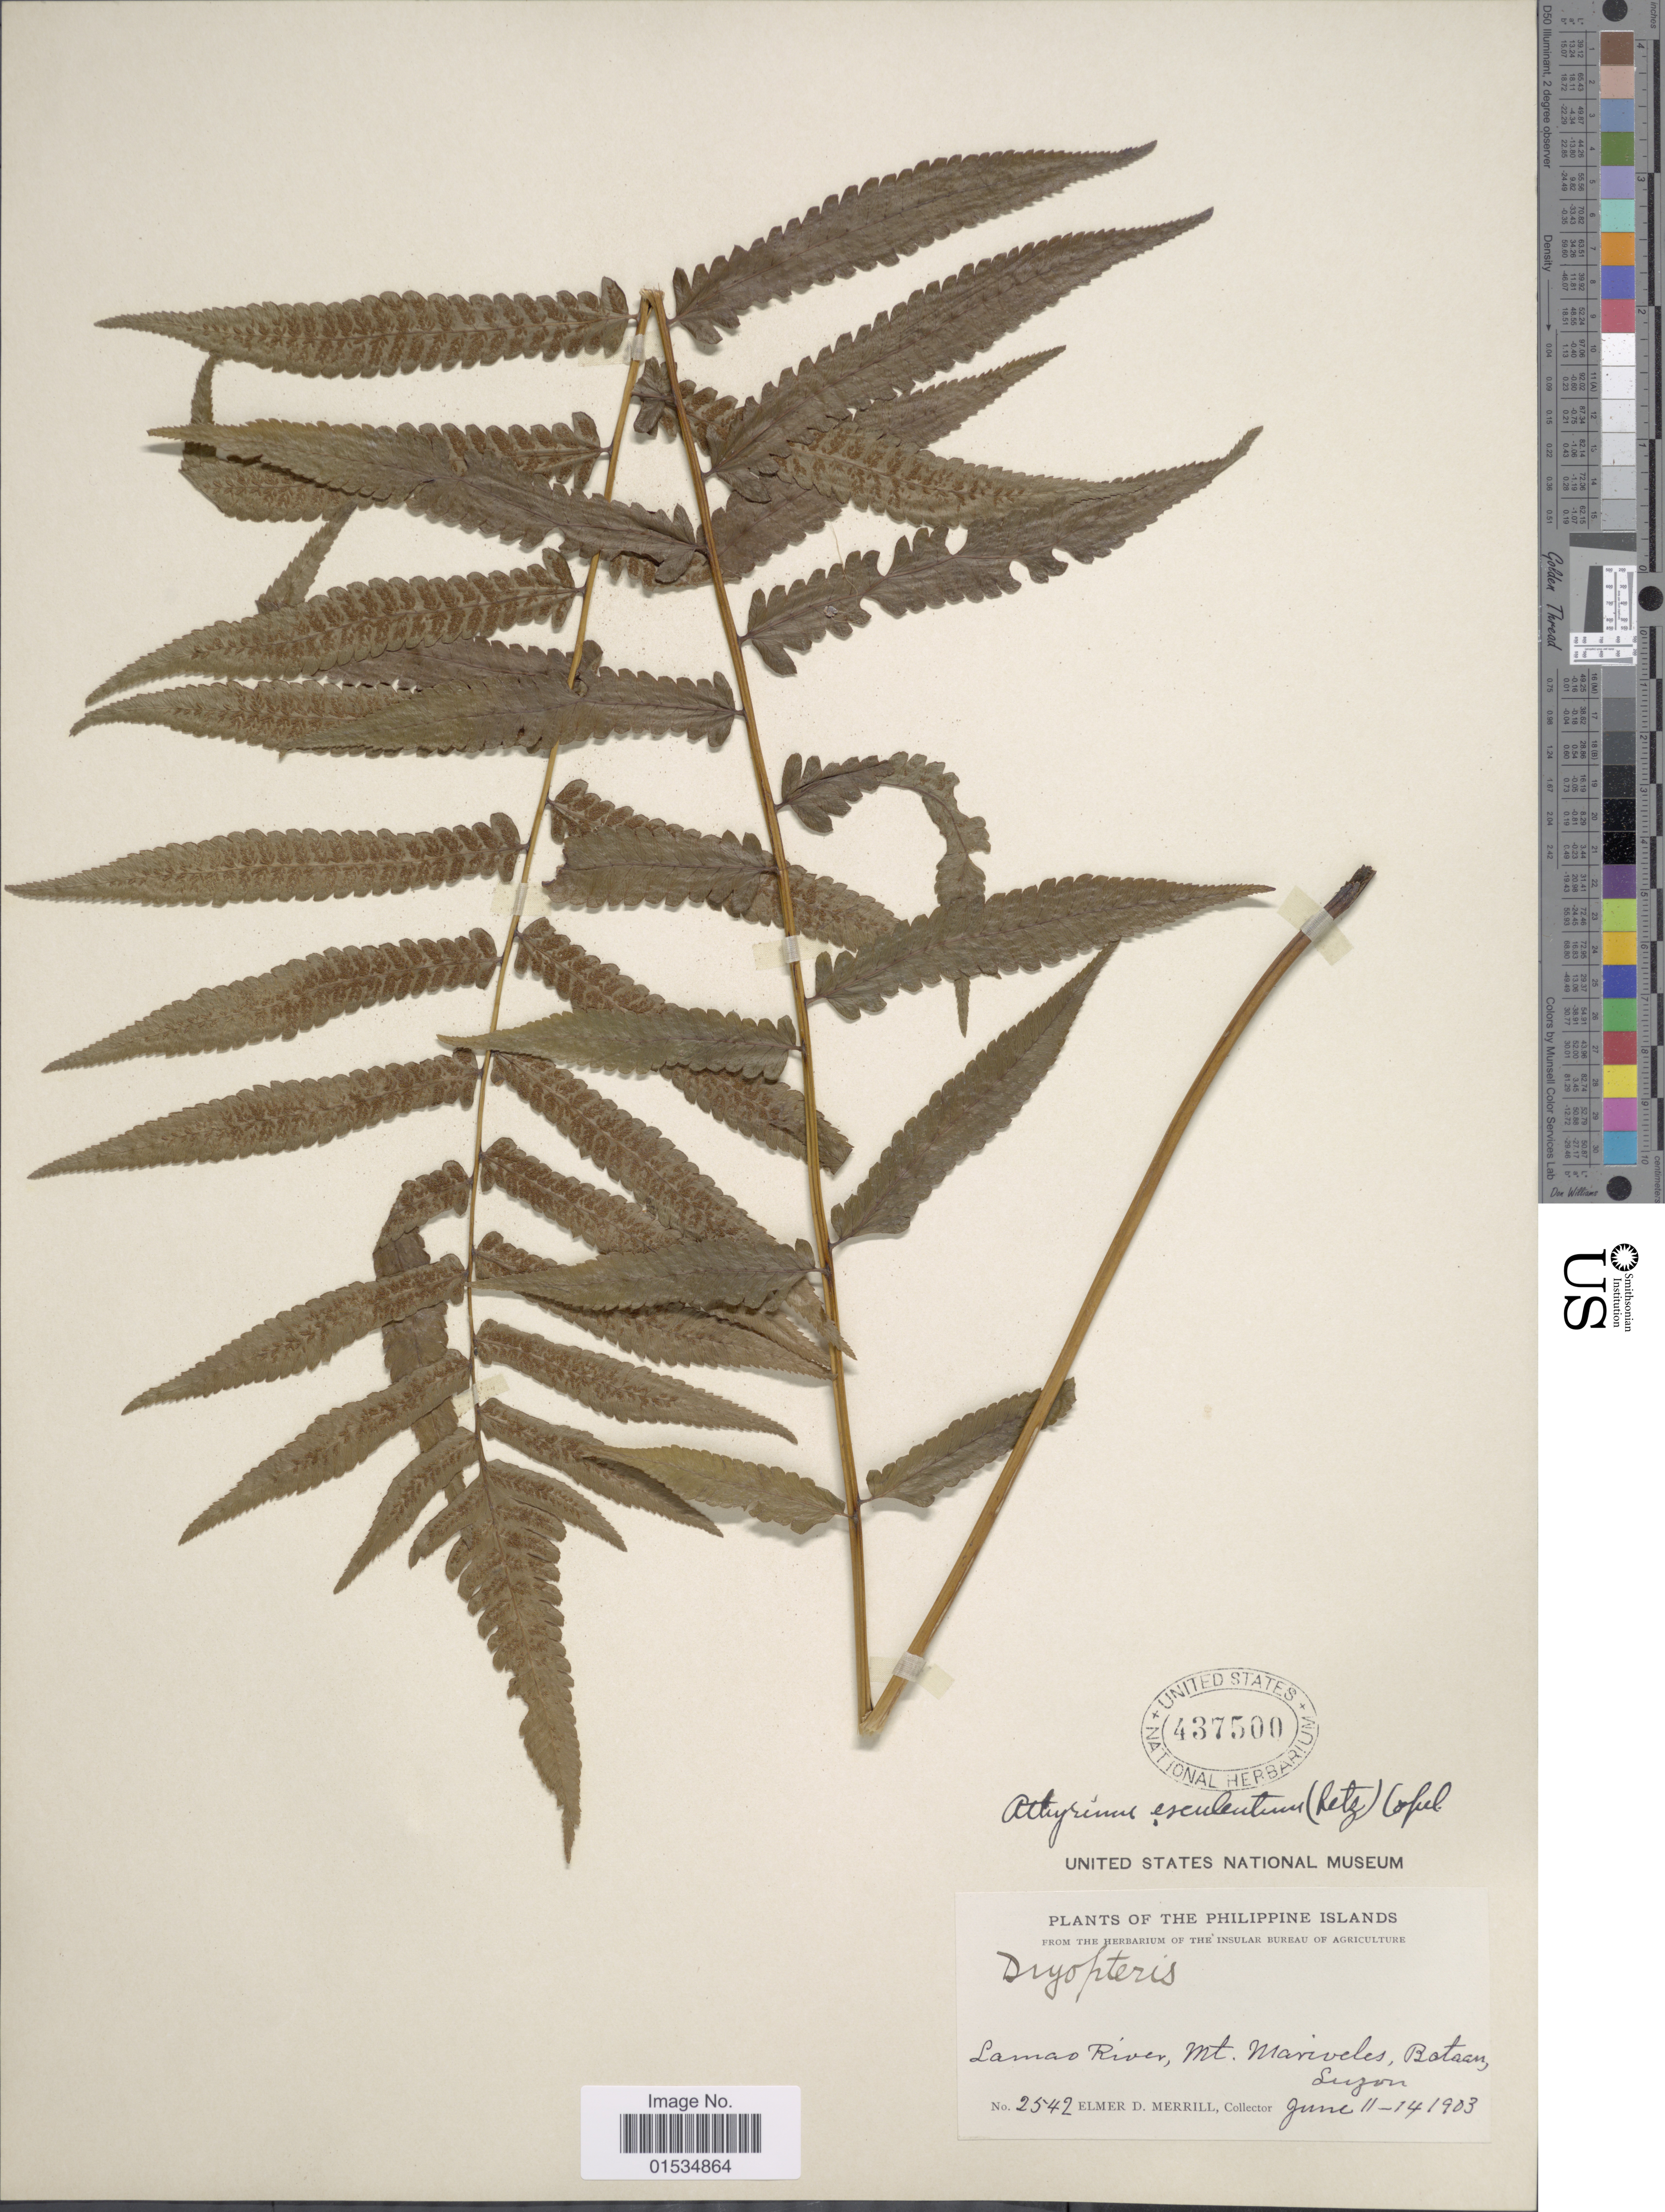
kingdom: Plantae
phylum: Tracheophyta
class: Polypodiopsida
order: Polypodiales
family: Athyriaceae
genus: Diplazium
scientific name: Diplazium esculentum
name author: (Retz.) Sw.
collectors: E. D. Merrill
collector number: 2542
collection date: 1903-06-11/1903-06-14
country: Philippines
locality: Lamao River, Mt. Mariveles, Bataan, Luzon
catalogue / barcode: US 437500